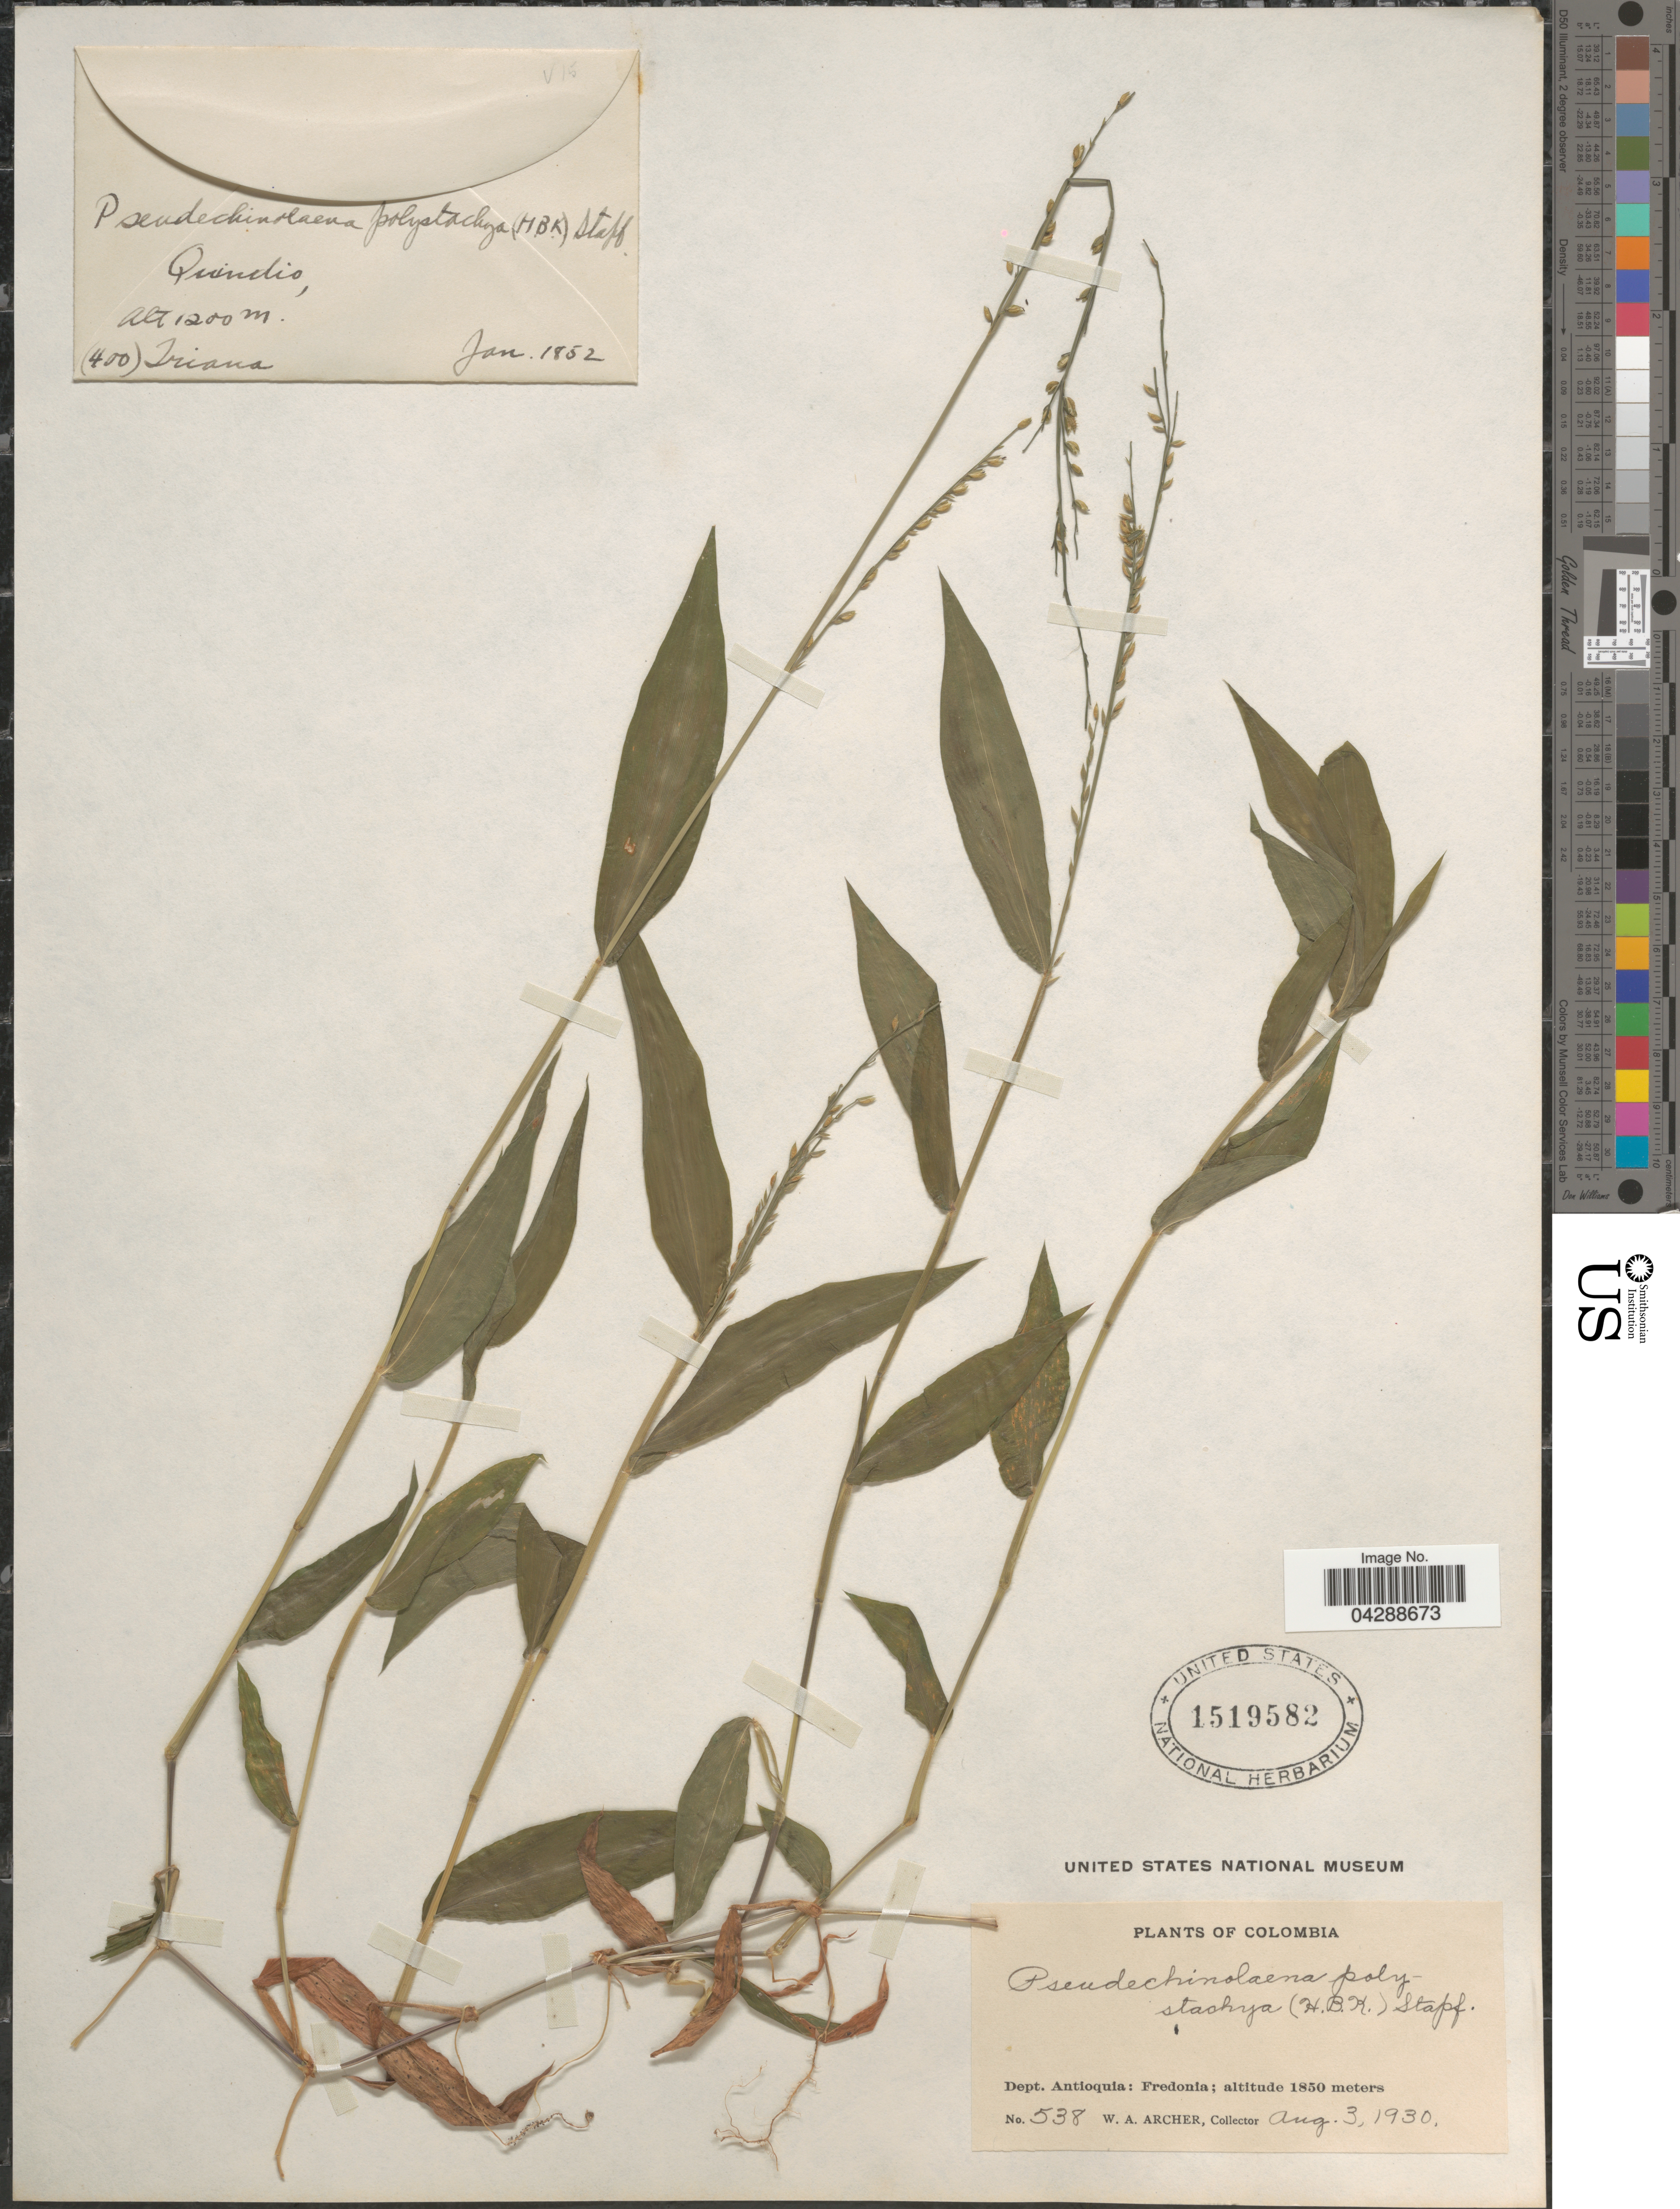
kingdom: Plantae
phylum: Tracheophyta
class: Liliopsida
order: Poales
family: Poaceae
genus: Pseudechinolaena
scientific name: Pseudechinolaena polystachya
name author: (Kunth) Stapf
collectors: Triana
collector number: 400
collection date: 1852-01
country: Colombia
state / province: Quindío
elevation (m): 1200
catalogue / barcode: US 1519582-2